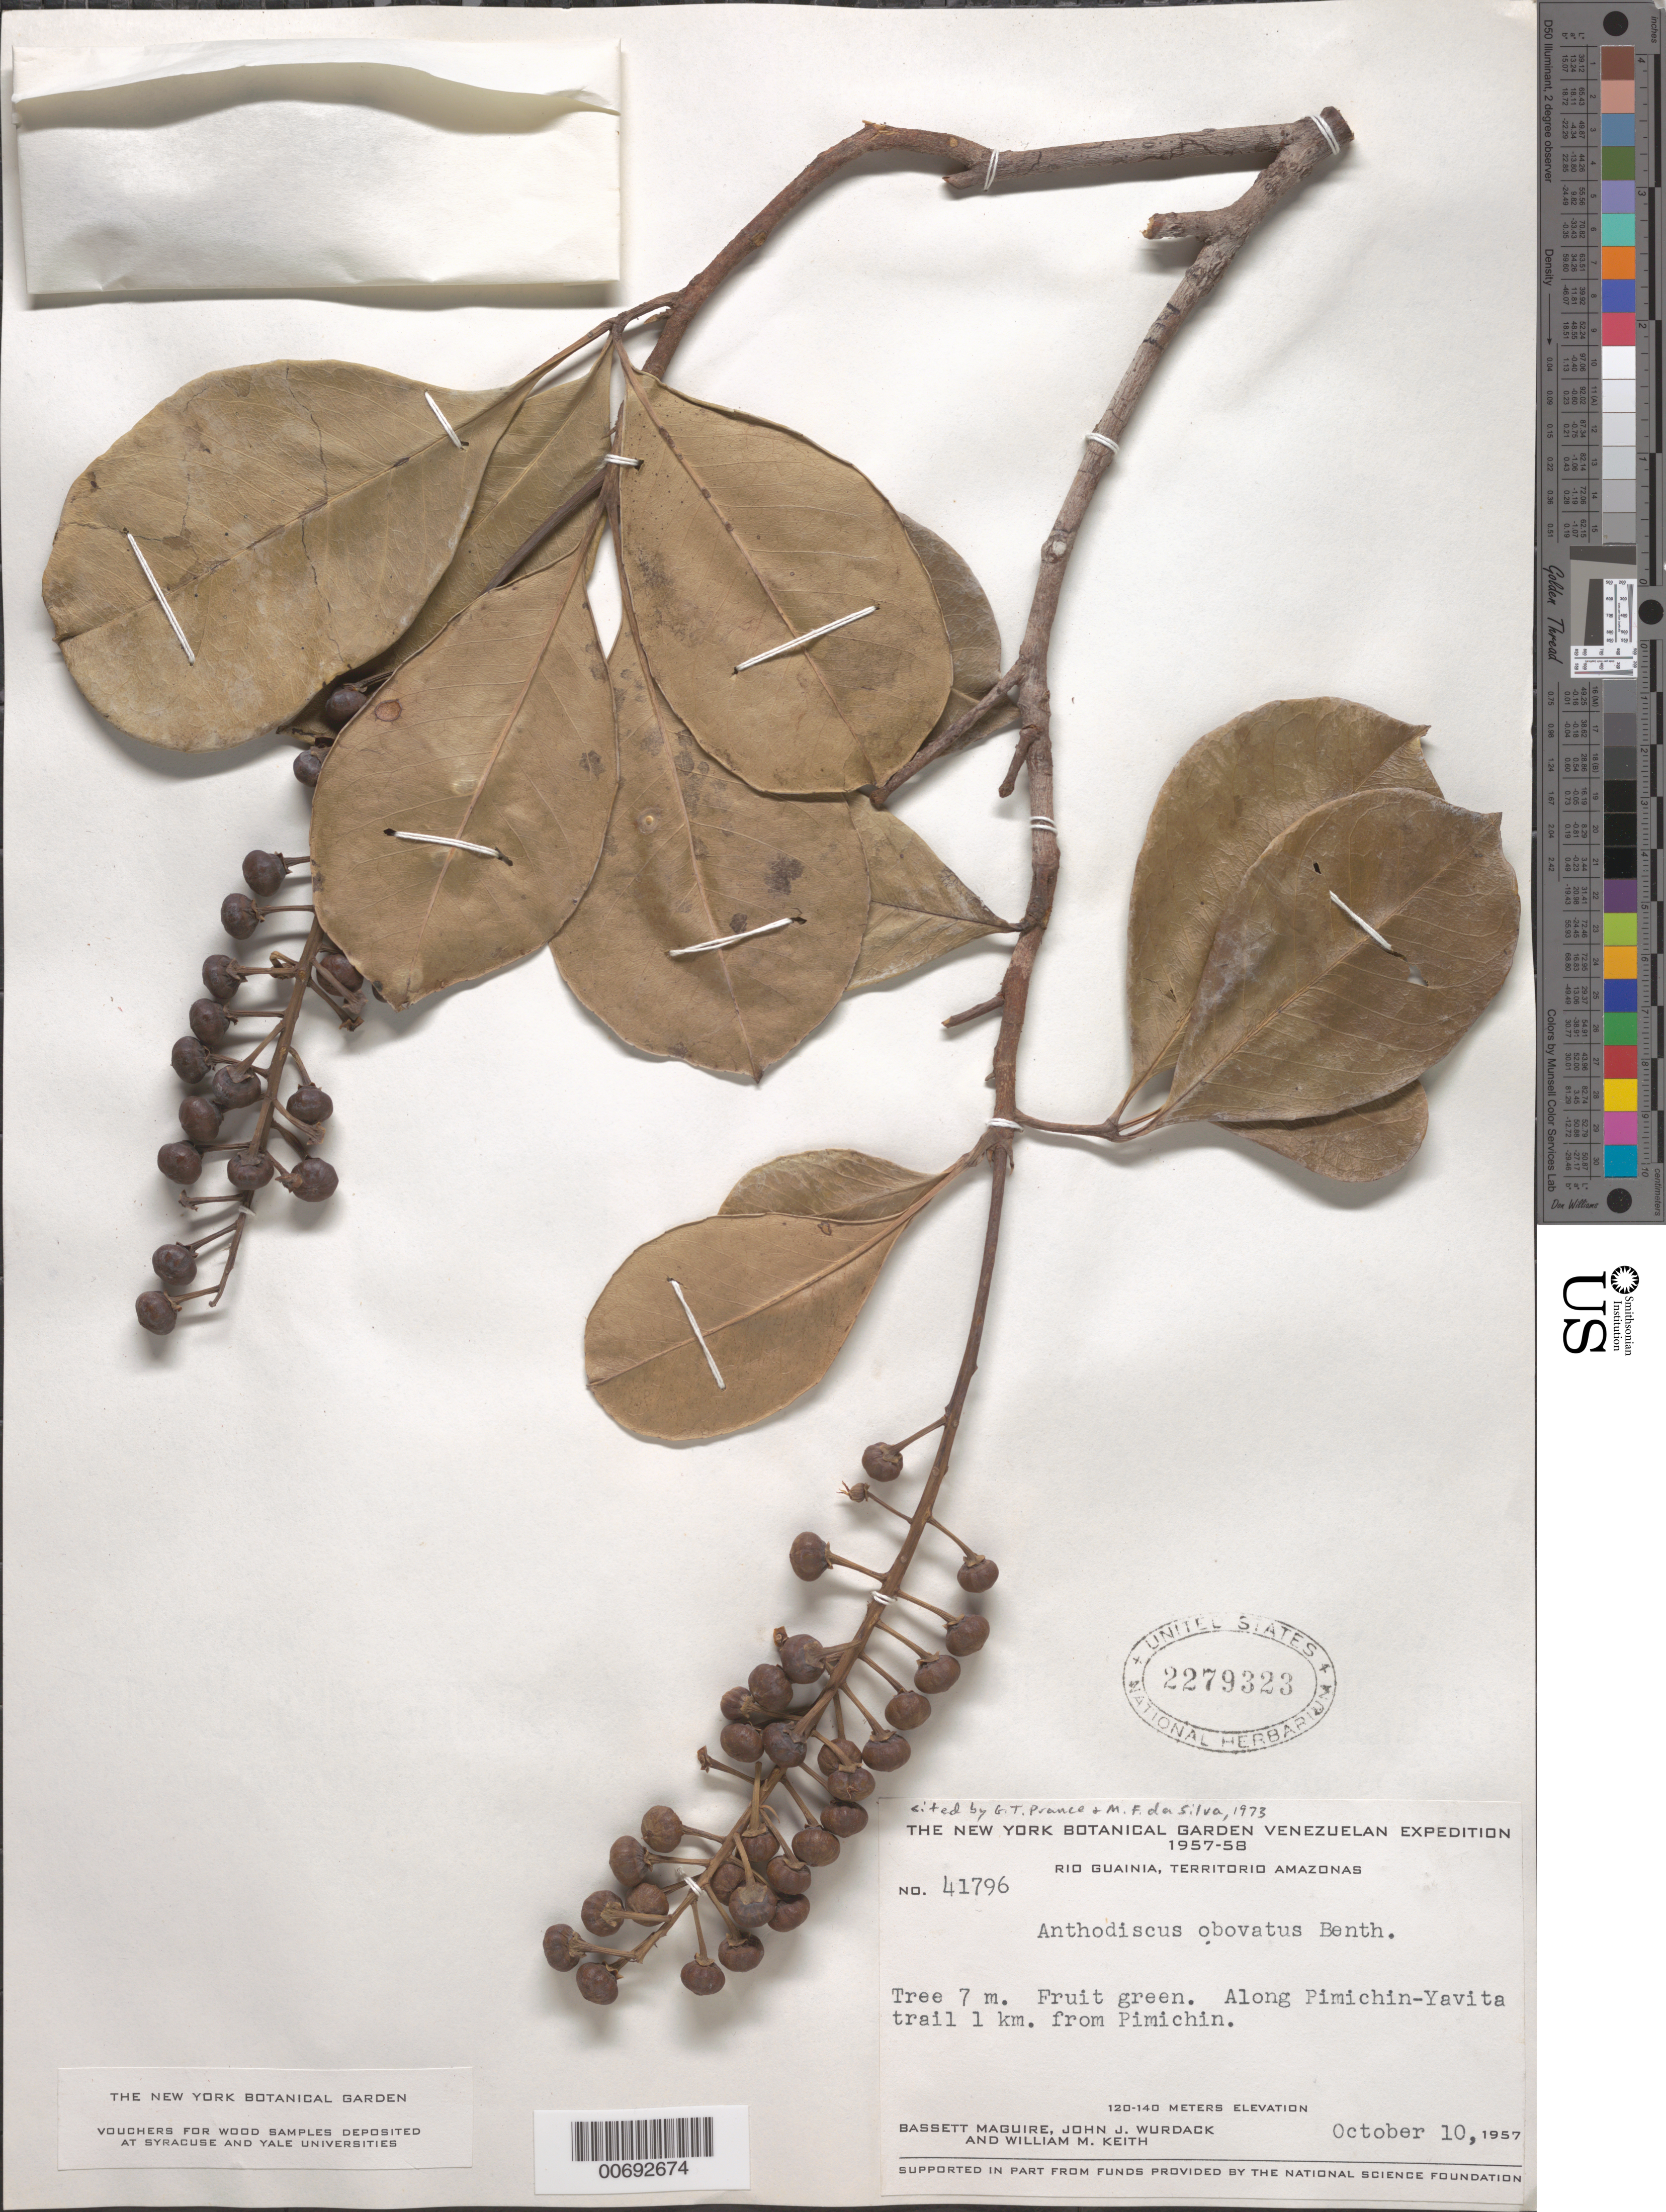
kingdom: Plantae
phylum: Tracheophyta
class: Magnoliopsida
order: Malpighiales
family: Caryocaraceae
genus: Anthodiscus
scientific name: Anthodiscus obovatus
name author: Benth. ex Wittm.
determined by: Prance, G. T.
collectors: B. Maguire, J. J. Wurdack & W. Keith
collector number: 41796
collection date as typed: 10-Oct-57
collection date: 1957-10-10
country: Venezuela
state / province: Amazonas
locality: Río Guainía, 1 km from Pimichin, along Pimichin-Yavita trail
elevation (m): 120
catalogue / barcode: US 2279323